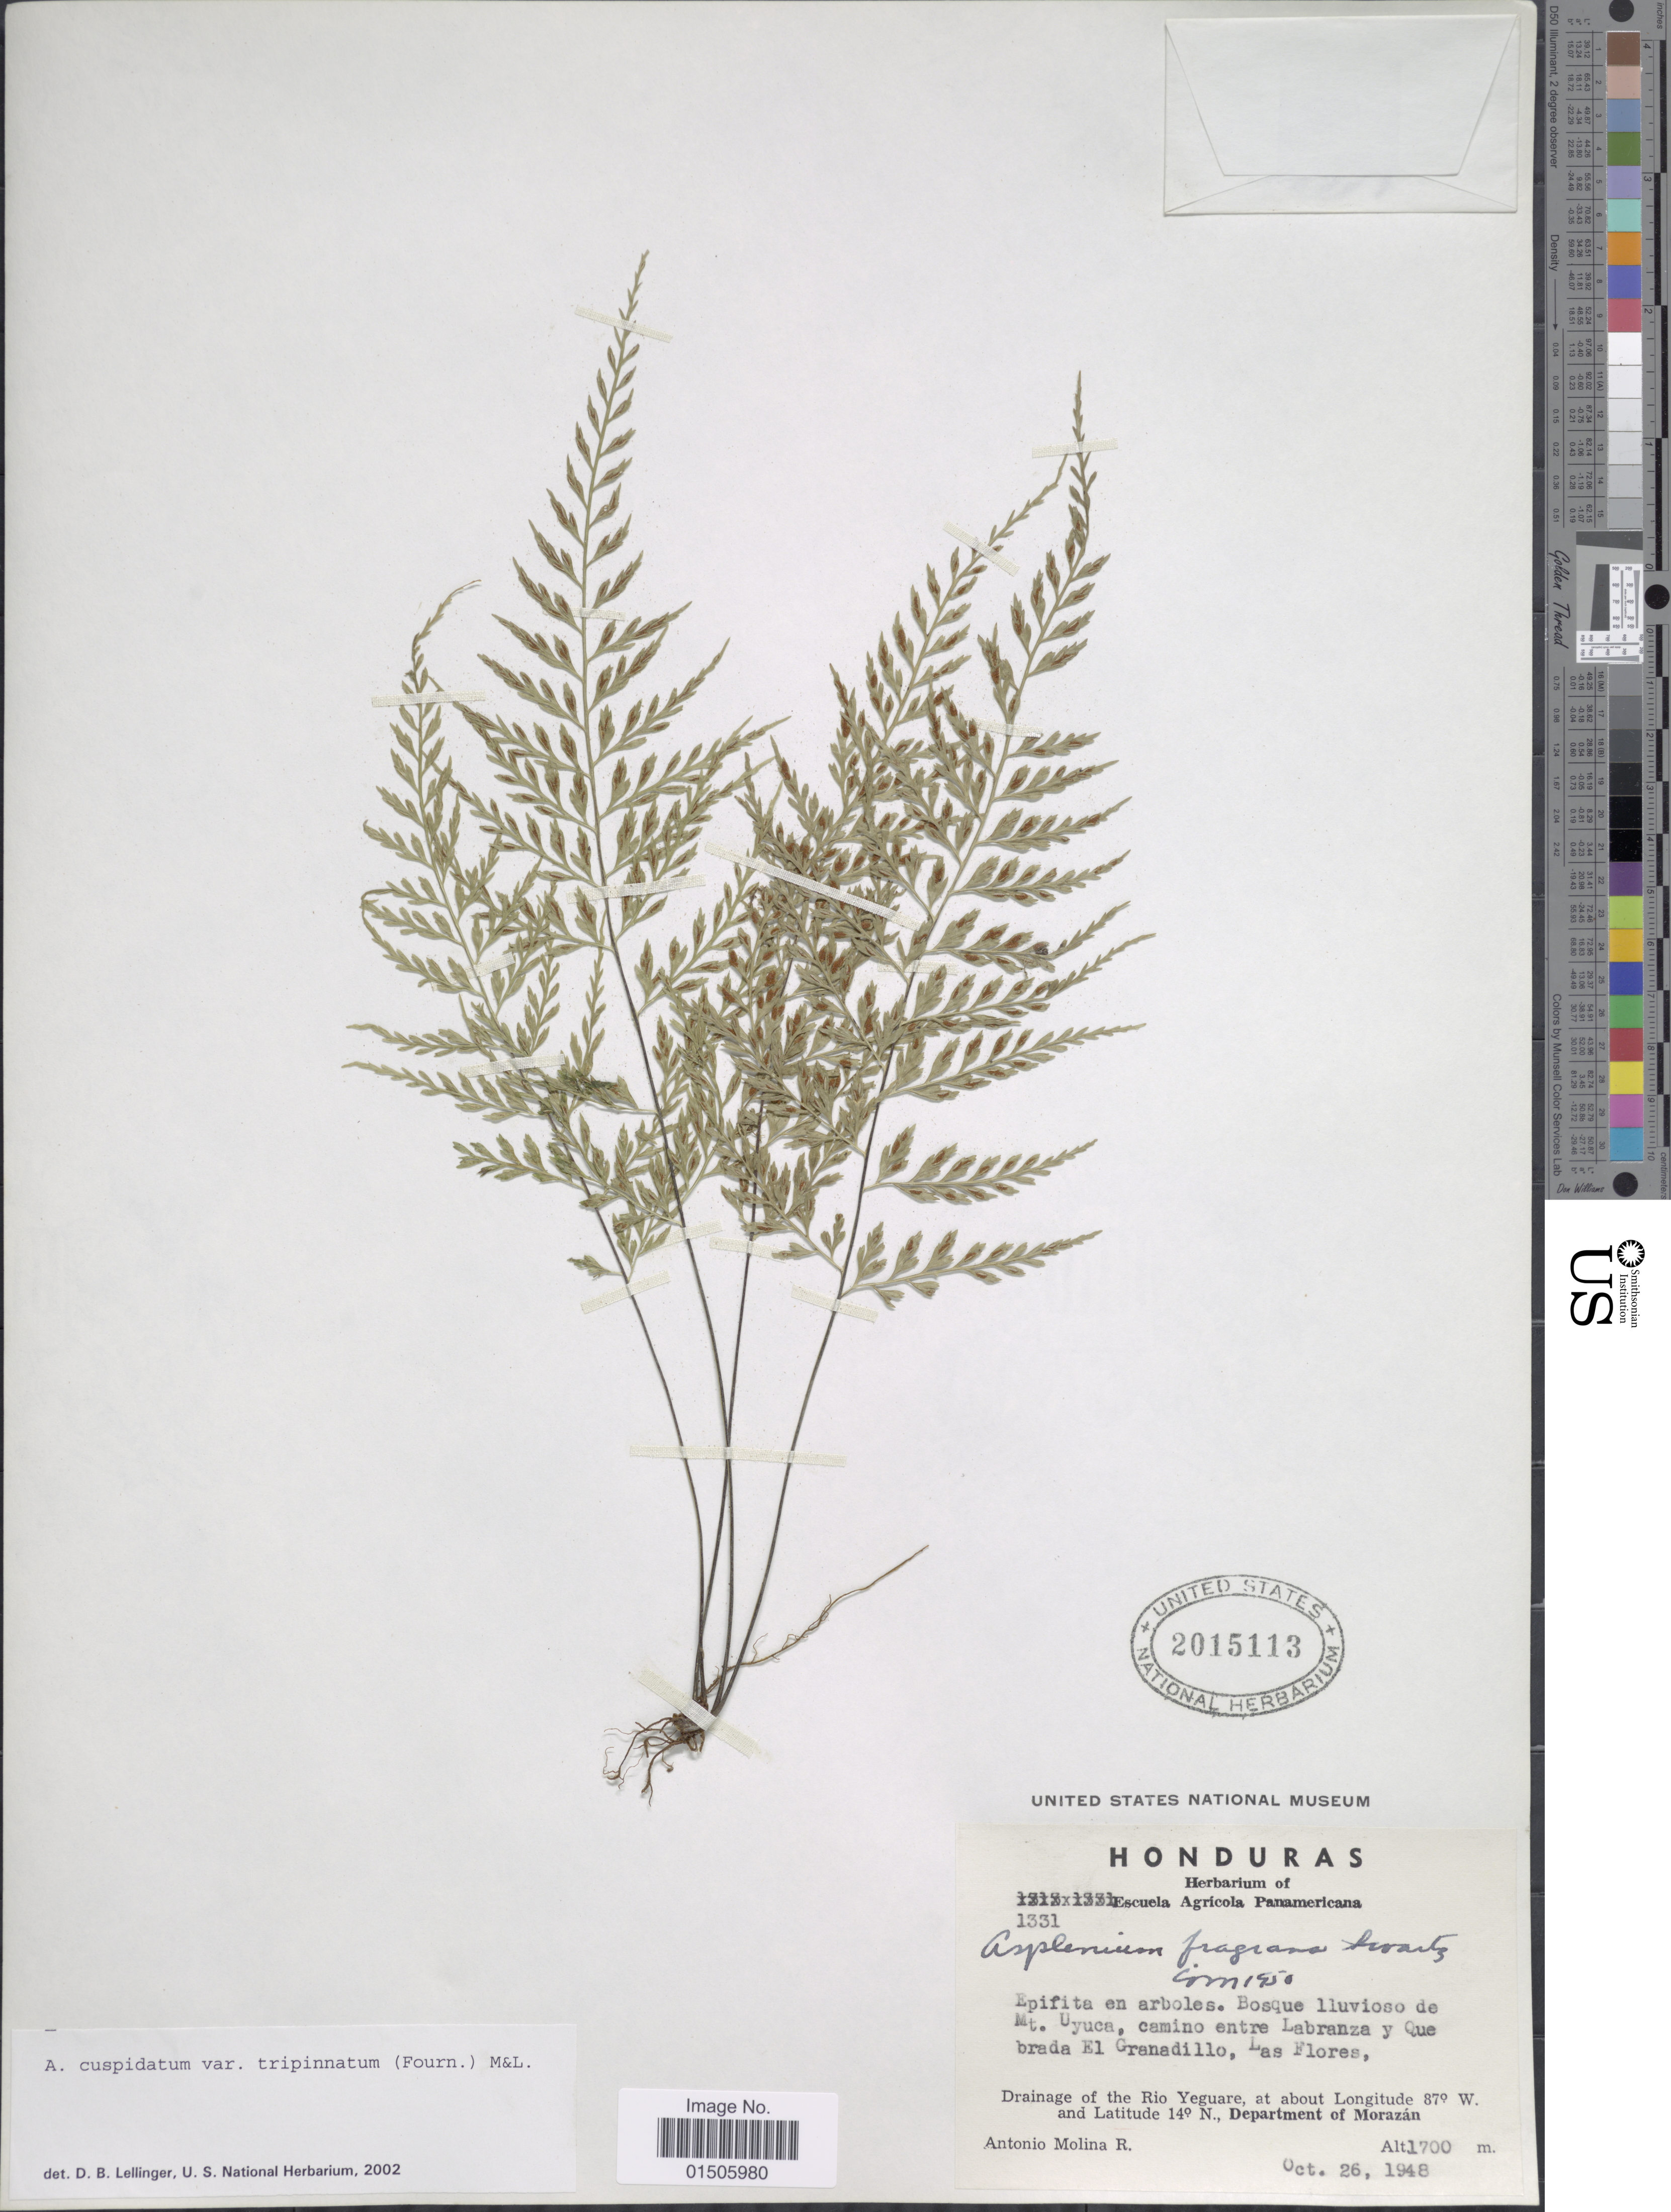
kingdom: Plantae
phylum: Tracheophyta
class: Polypodiopsida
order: Polypodiales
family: Aspleniaceae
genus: Asplenium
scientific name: Asplenium cuspidatum var. tripinnatum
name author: (E. Fourn.) C.V. Morton & Lellinger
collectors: A. Molina R.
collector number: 1331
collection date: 1948-10-26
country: Honduras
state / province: Fco. Morazán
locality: Epifita en arboles, Bosque lluvioso de Mt. Uyuca, camino entre Labranza y Quebrada el Granadillo, Las Flores, Drainage of the Rio Yeguare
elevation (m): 1700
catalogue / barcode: US 2015113